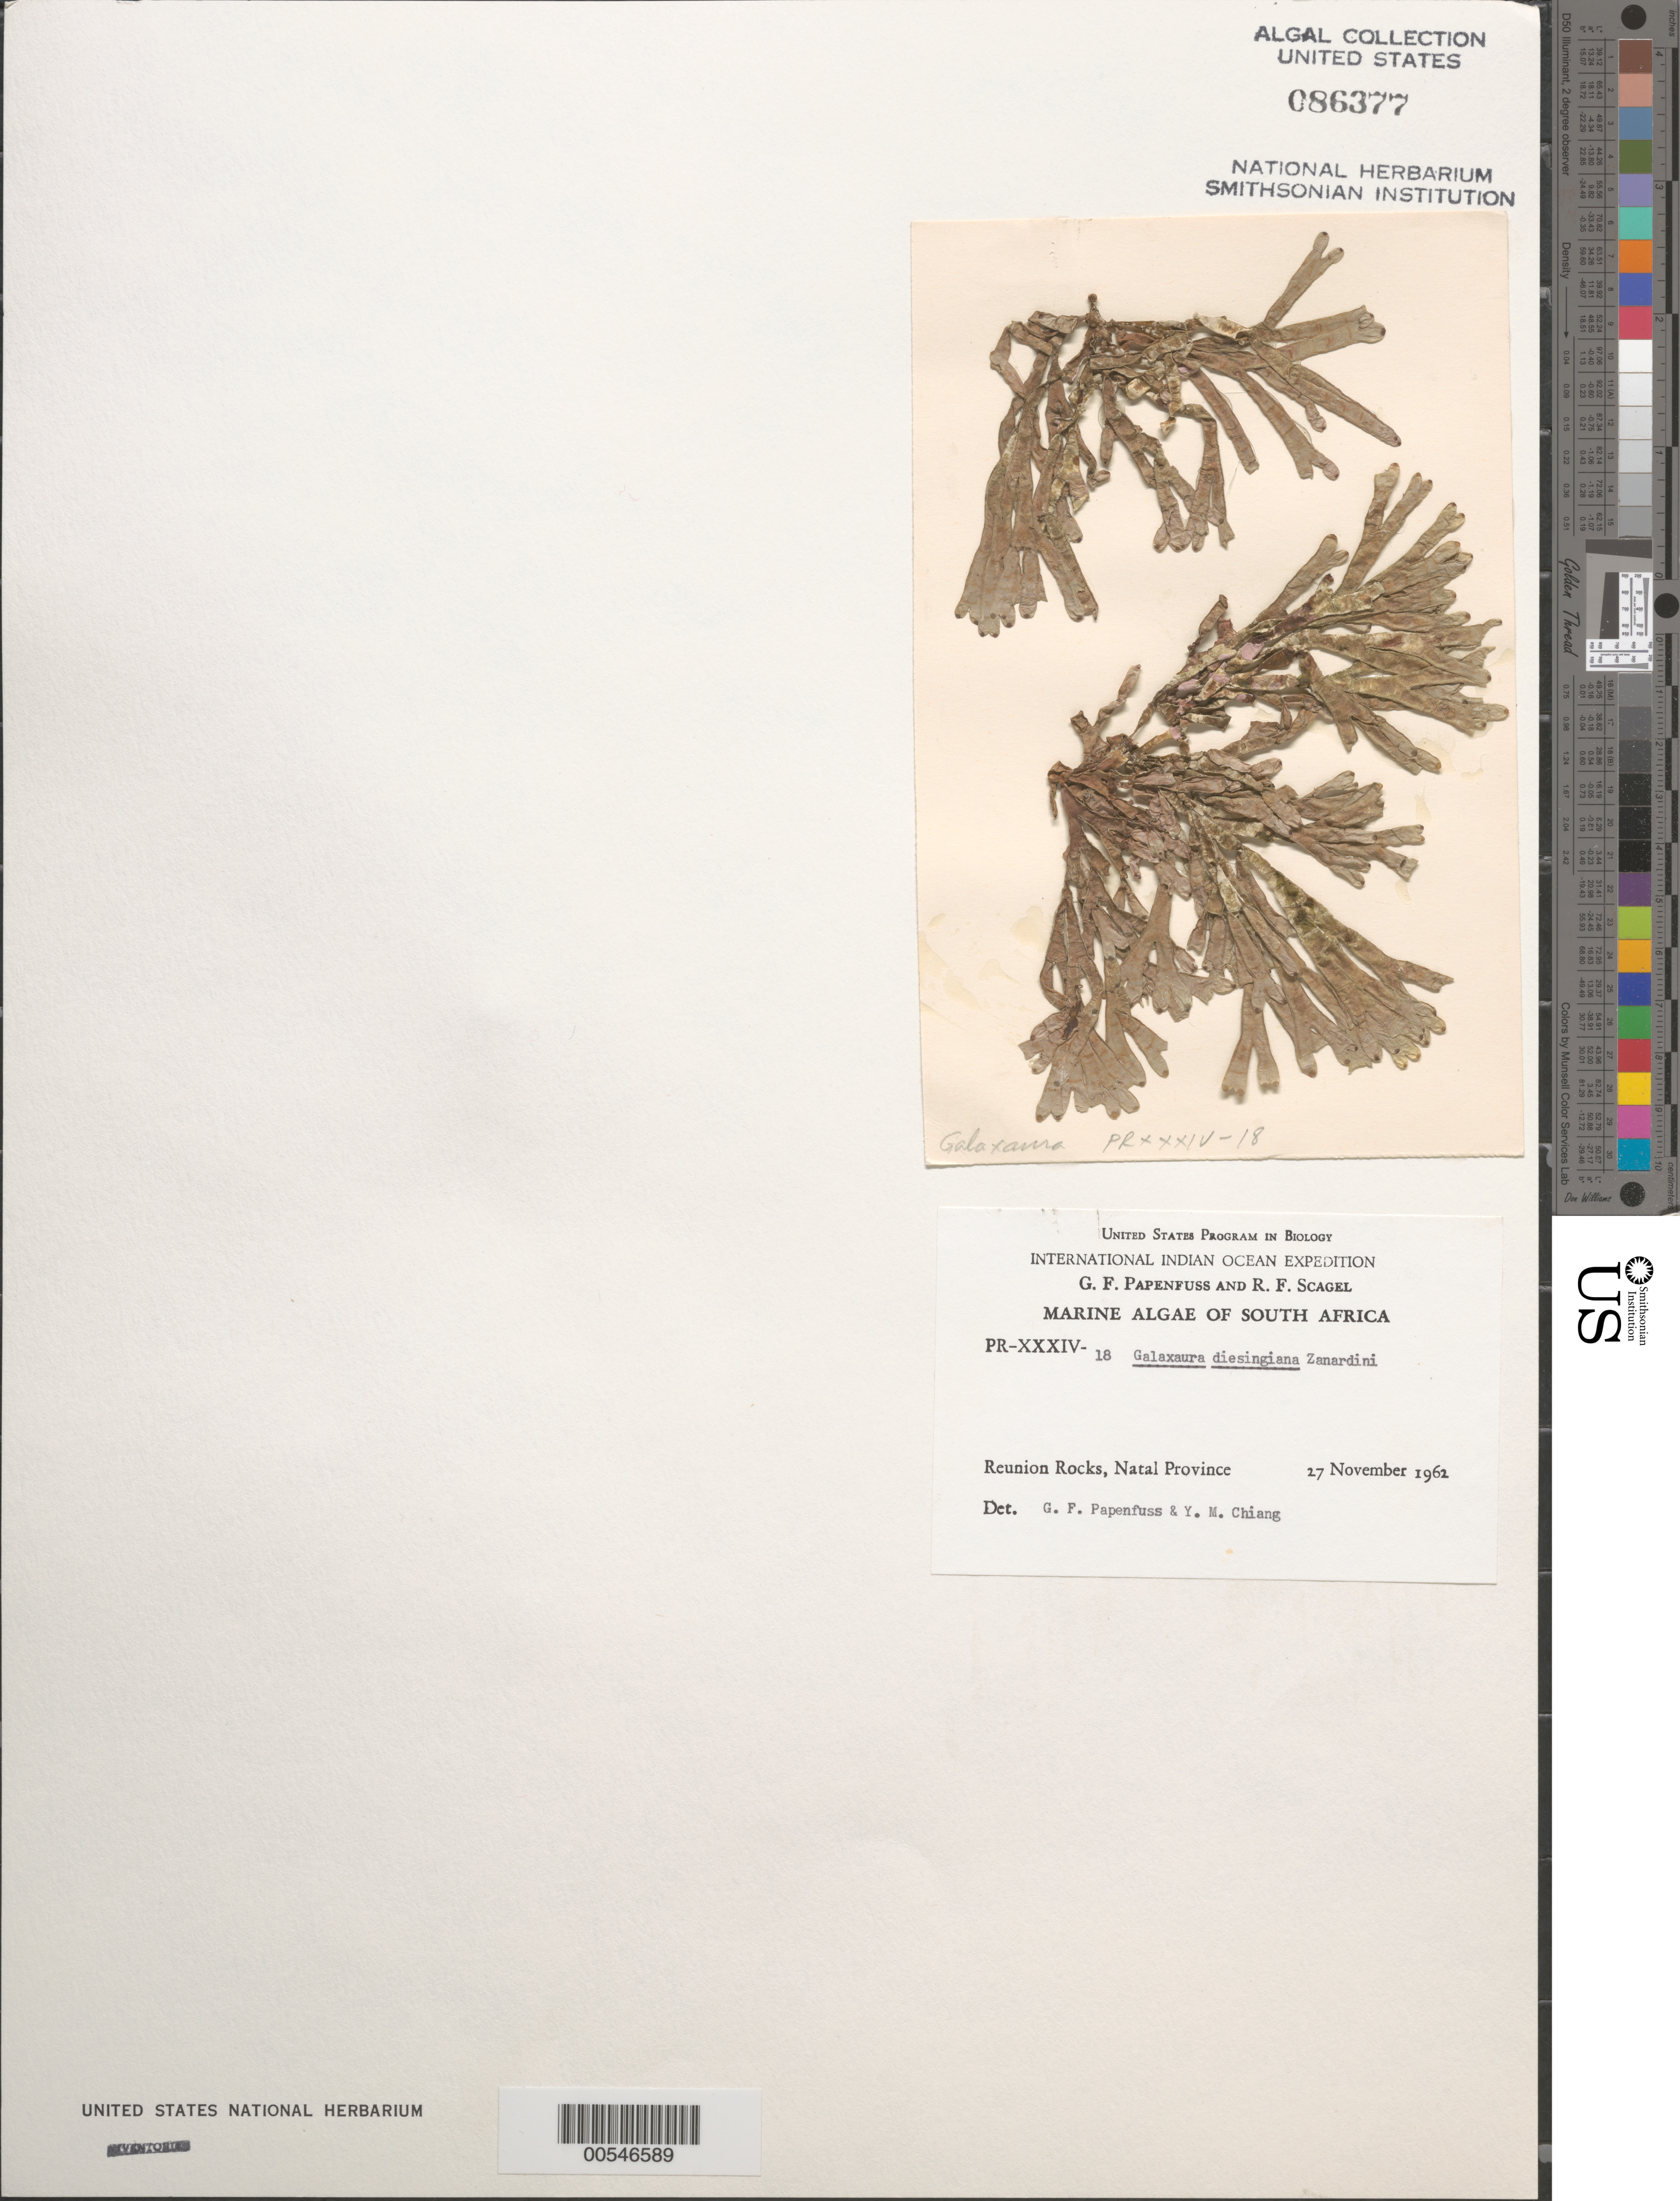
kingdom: Plantae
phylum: Rhodophyta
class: Florideophyceae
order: Nemaliales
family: Galaxauraceae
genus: Dichotomaria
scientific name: Dichotomaria diesingiana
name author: (Zanardini) Huisman et al.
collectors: G. Papenfuss & R. F. Scagel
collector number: PR-XXXIV-18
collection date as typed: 27 Nov 1962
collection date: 1962-11-27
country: South Africa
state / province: KwaZulu-Natal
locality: Reunion Rocks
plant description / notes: International Indian Ocean Expedition, 1962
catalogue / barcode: US 86377